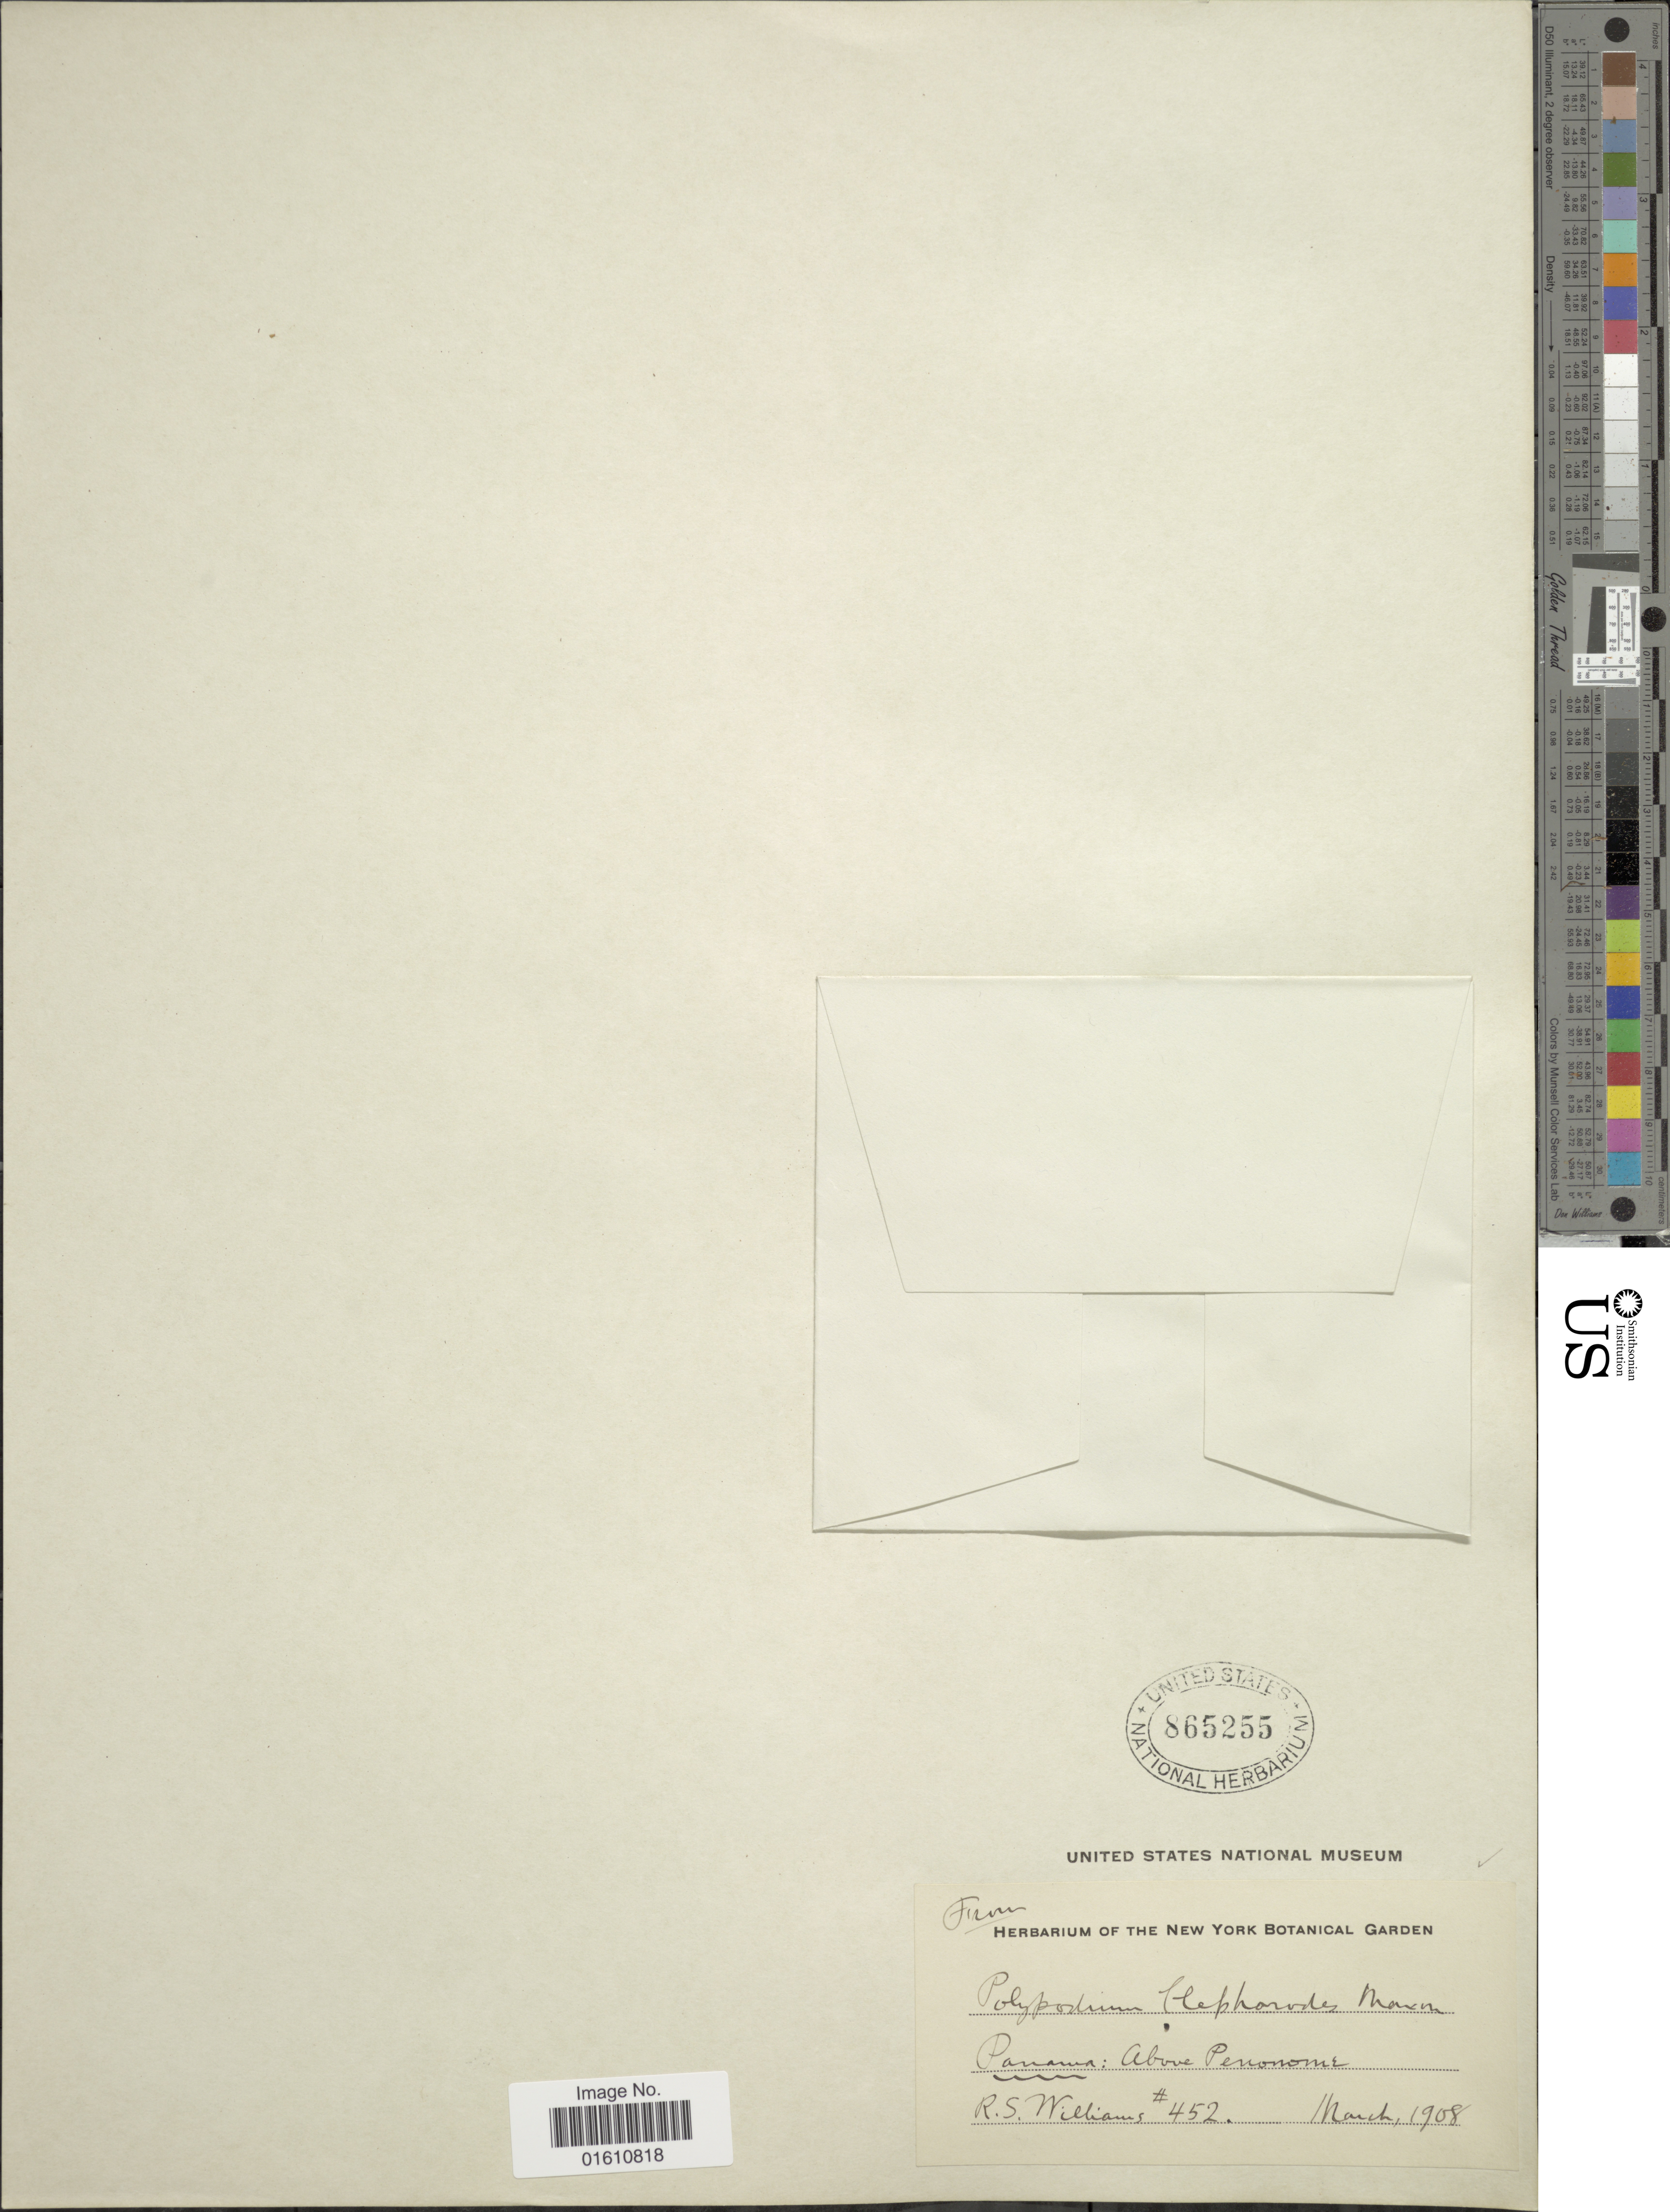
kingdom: Plantae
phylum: Tracheophyta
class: Polypodiopsida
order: Polypodiales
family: Polypodiaceae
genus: Moranopteris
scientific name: Moranopteris taenifolia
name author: (Jenman) R. Y. Hirai & J. Prado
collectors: R. S. Williams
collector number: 452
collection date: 1908-03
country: Panama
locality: Panama: above Penonome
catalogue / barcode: US 865255